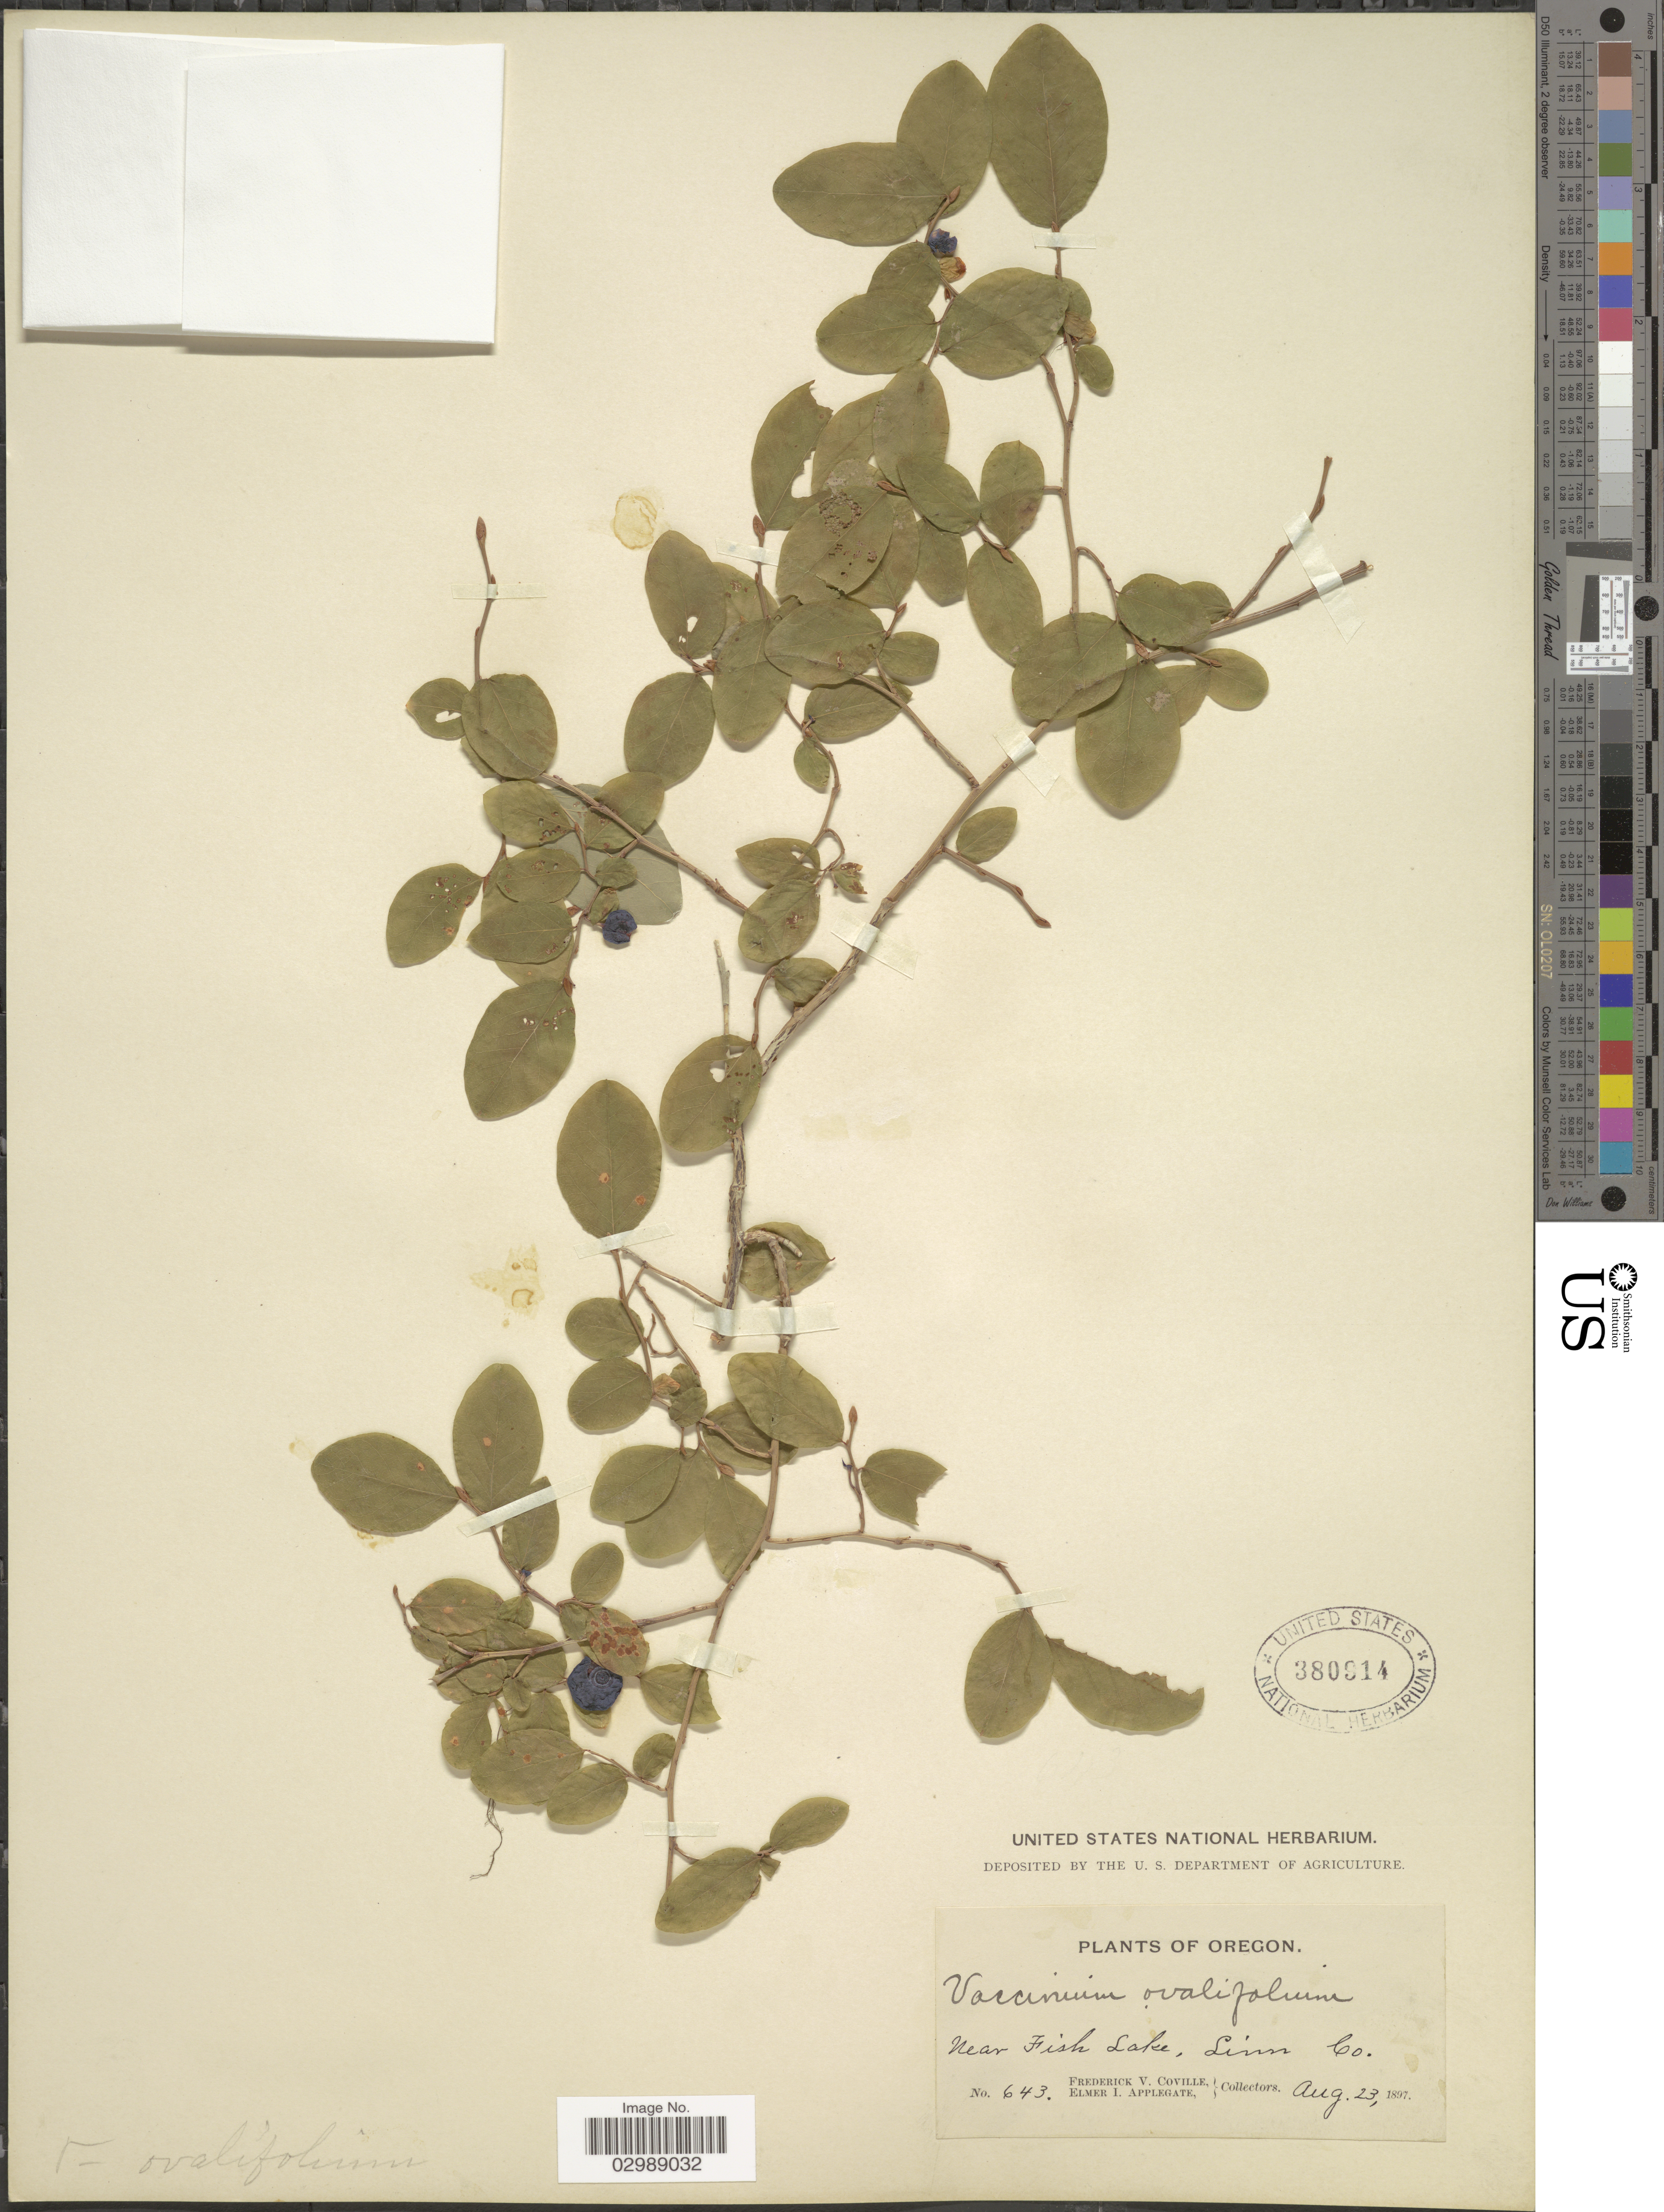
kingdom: Plantae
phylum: Tracheophyta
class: Magnoliopsida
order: Ericales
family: Ericaceae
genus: Vaccinium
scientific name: Vaccinium ovalifolium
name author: Sm.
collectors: F. V. Coville & E. I. Applegate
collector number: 643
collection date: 1897-08-23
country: United States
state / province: Oregon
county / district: Linn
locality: Near Fish Lake, Linn Co.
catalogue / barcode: US 380914